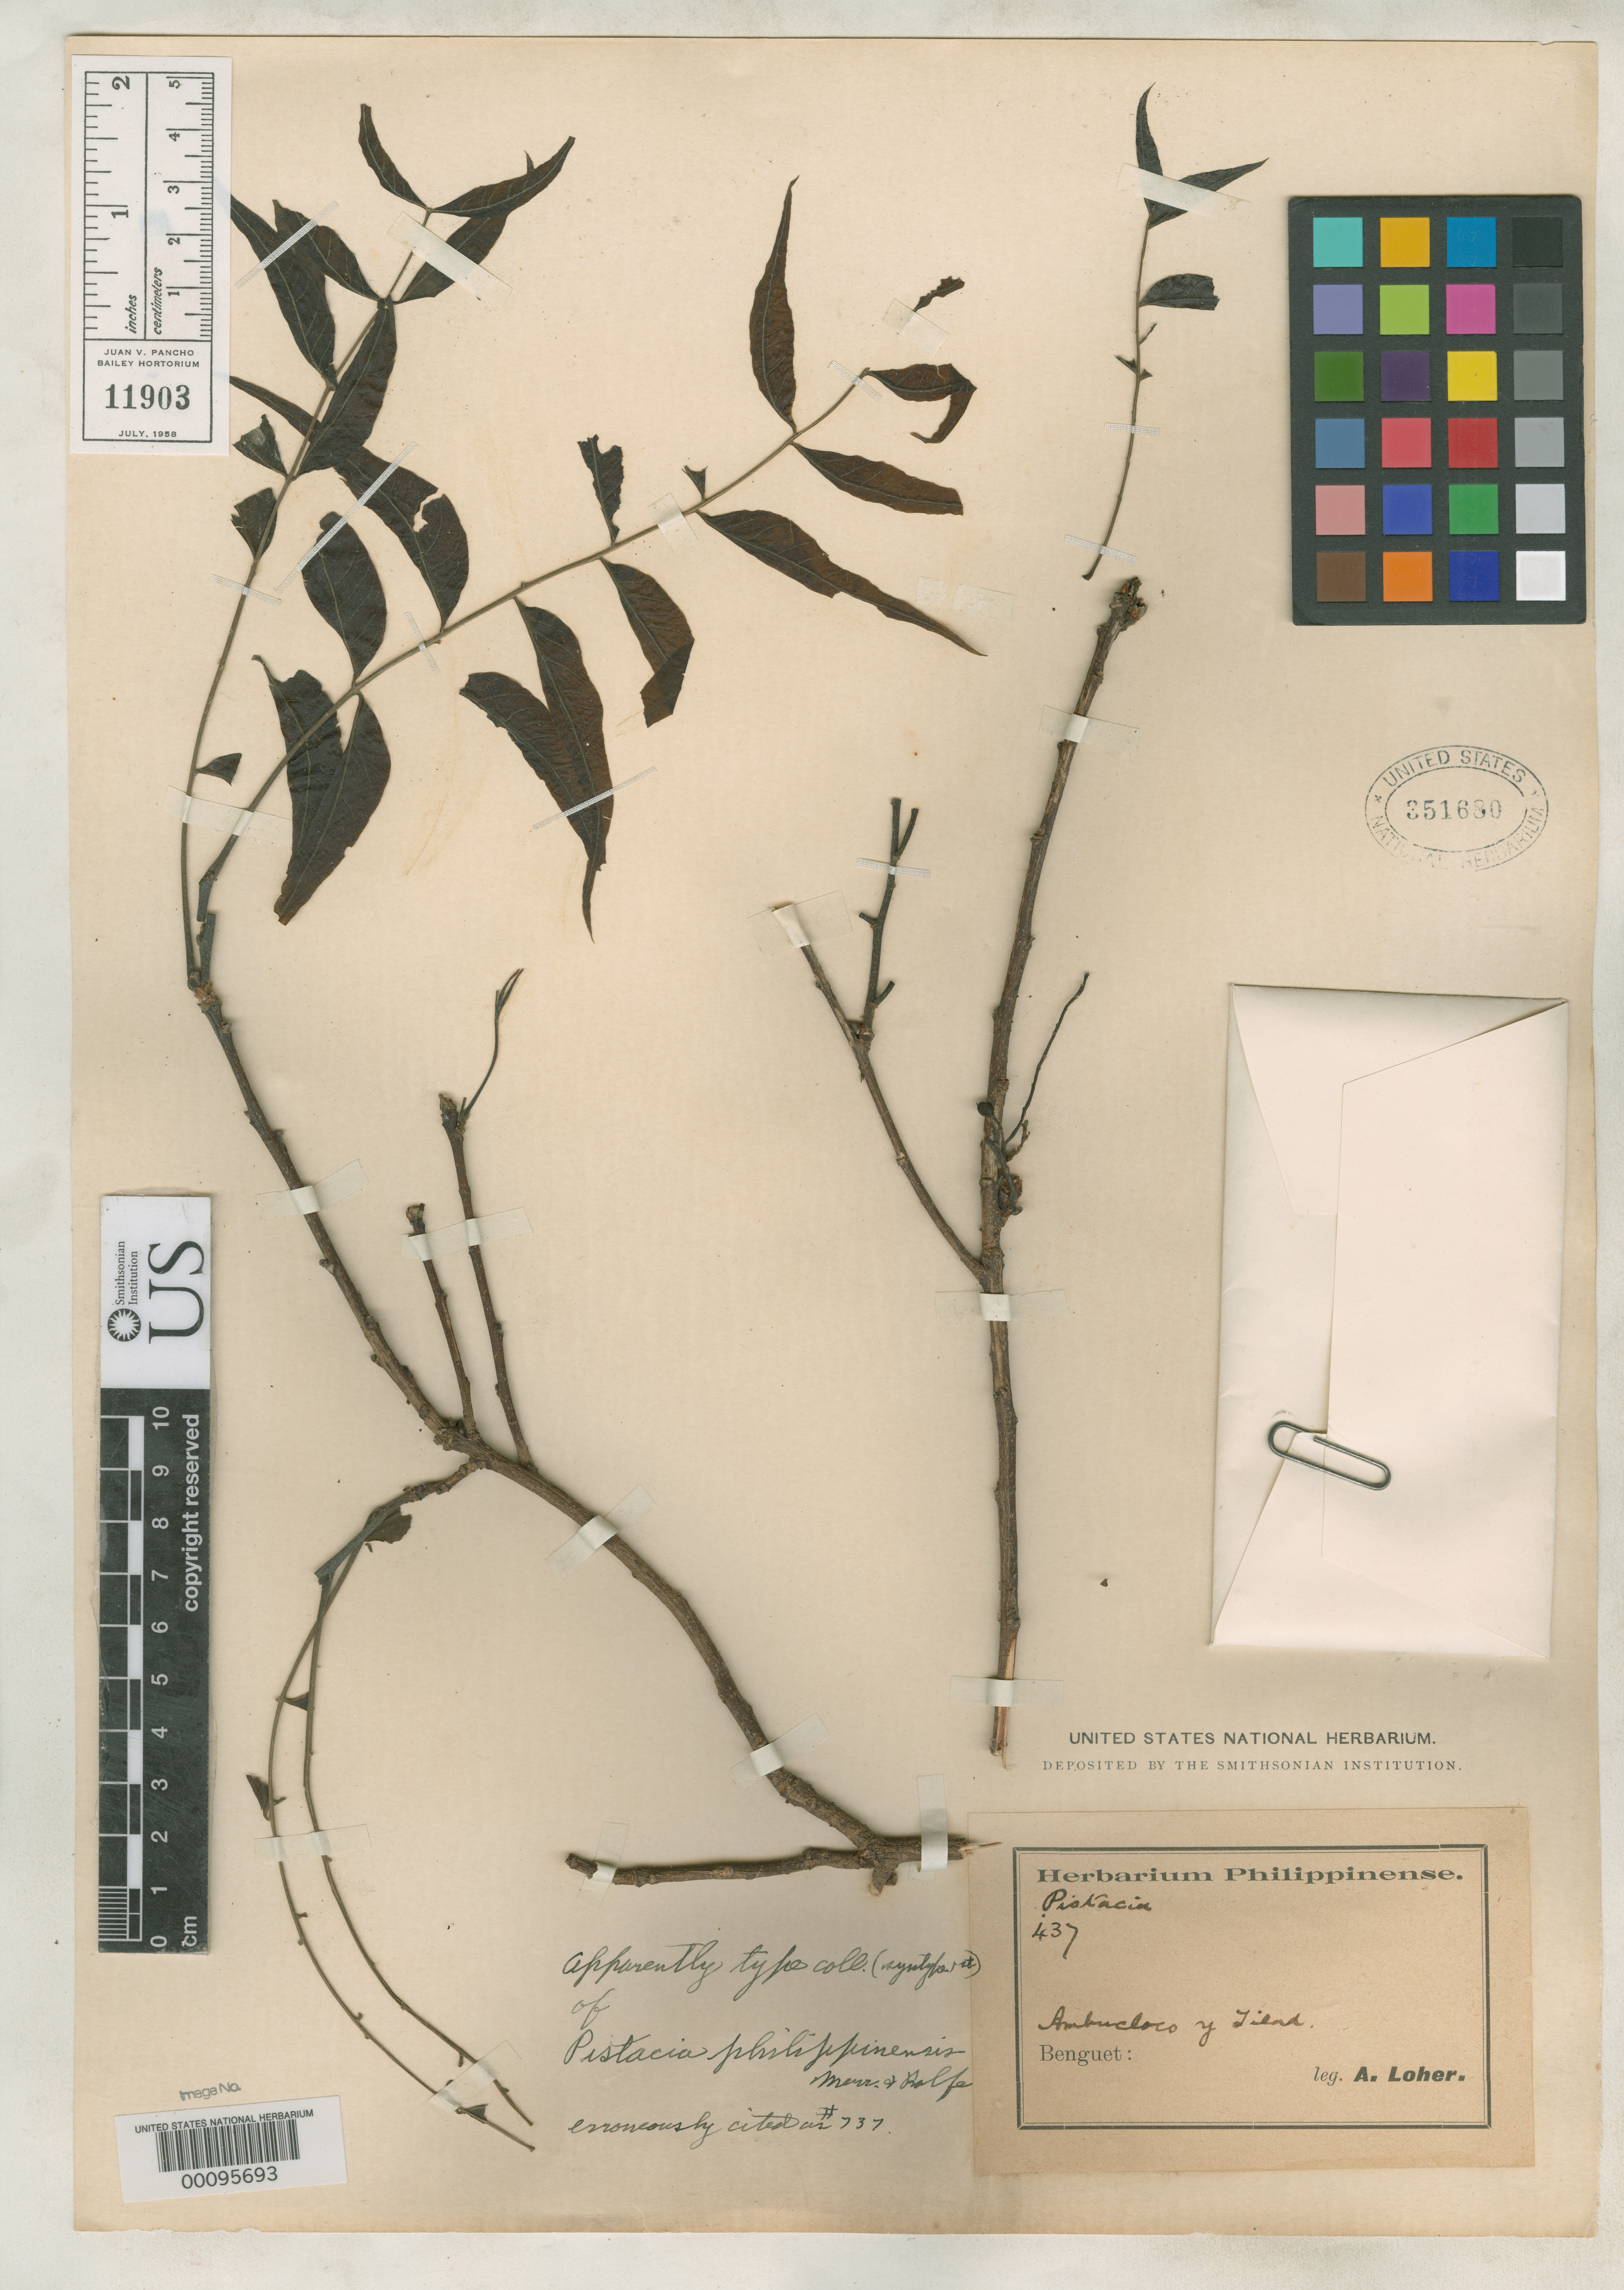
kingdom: Plantae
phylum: Tracheophyta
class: Magnoliopsida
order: Sapindales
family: Anacardiaceae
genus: Pistacia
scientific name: Pistacia philippinensis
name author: Merr. & Rolfe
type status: Syntype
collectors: A. Loher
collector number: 437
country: Philippines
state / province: Cordillera (Administrative Region)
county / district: Benguet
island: Luzon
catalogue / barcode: US 351680